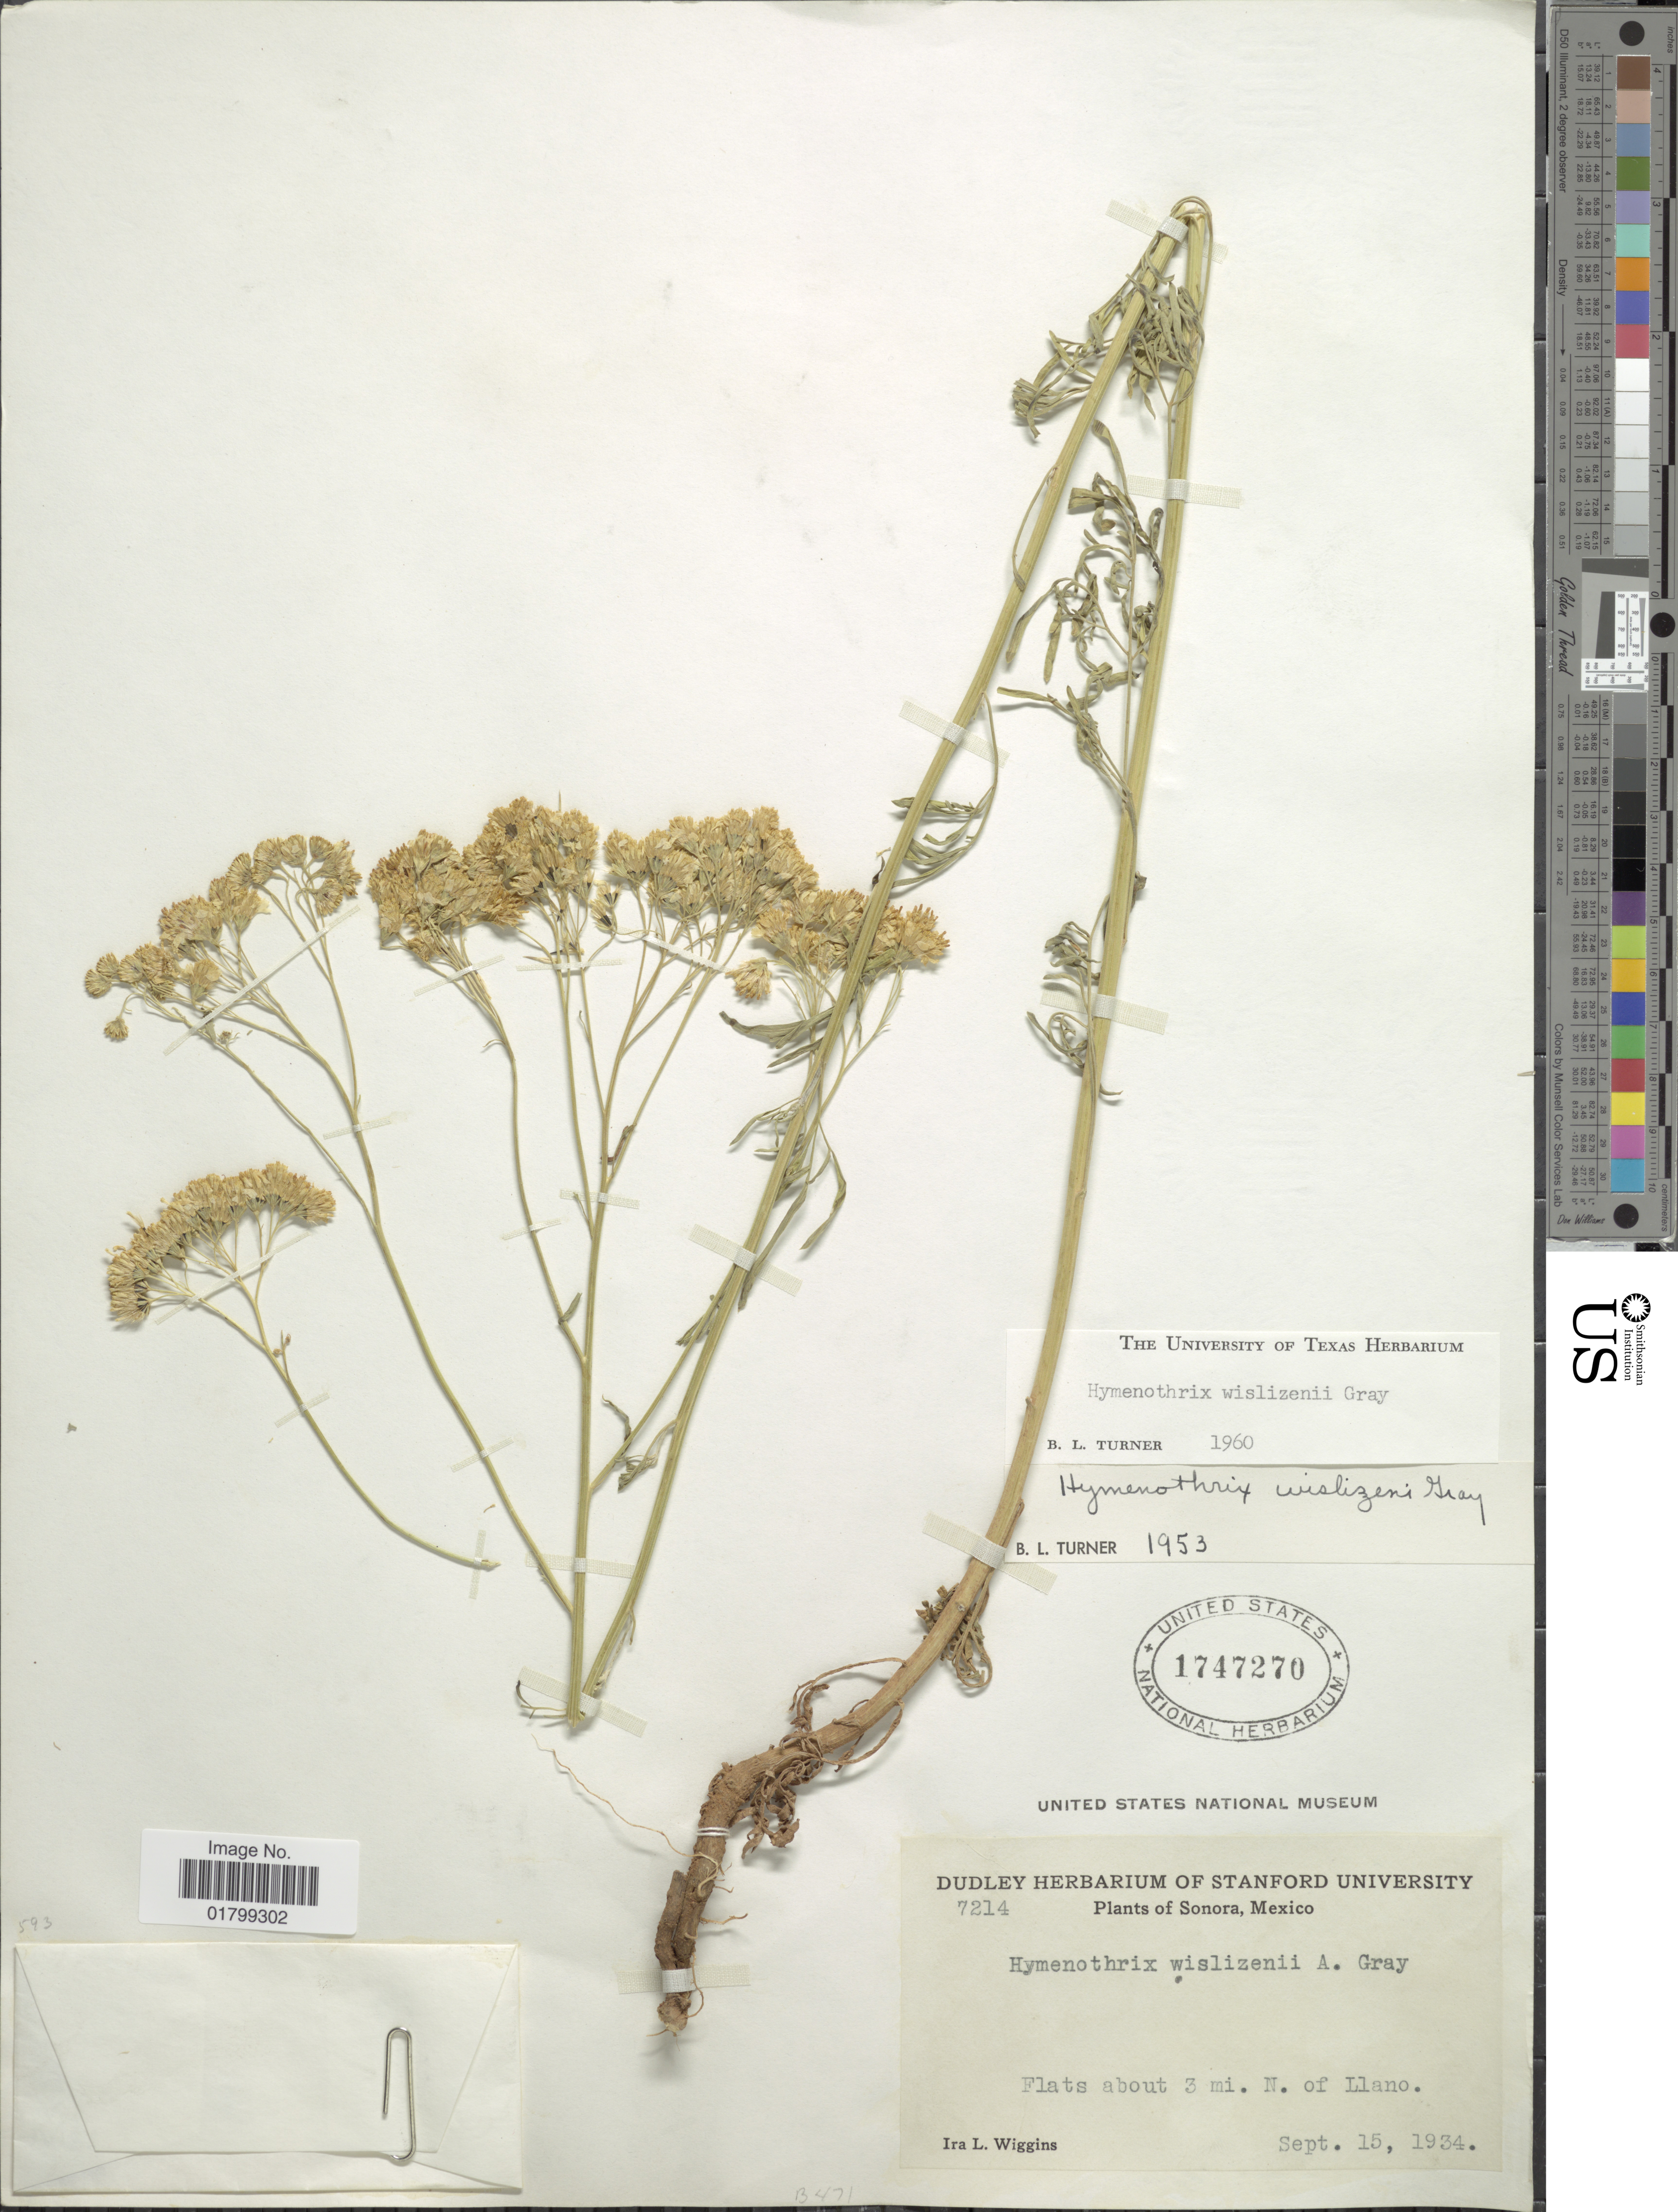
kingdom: Plantae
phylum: Tracheophyta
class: Magnoliopsida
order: Asterales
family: Asteraceae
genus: Hymenothrix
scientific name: Hymenothrix wislizenii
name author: A. Gray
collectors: I. L. Wiggins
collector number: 7214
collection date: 1934-09-15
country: Mexico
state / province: Sonora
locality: About 3 mi. N. of Llano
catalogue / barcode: US 1747270